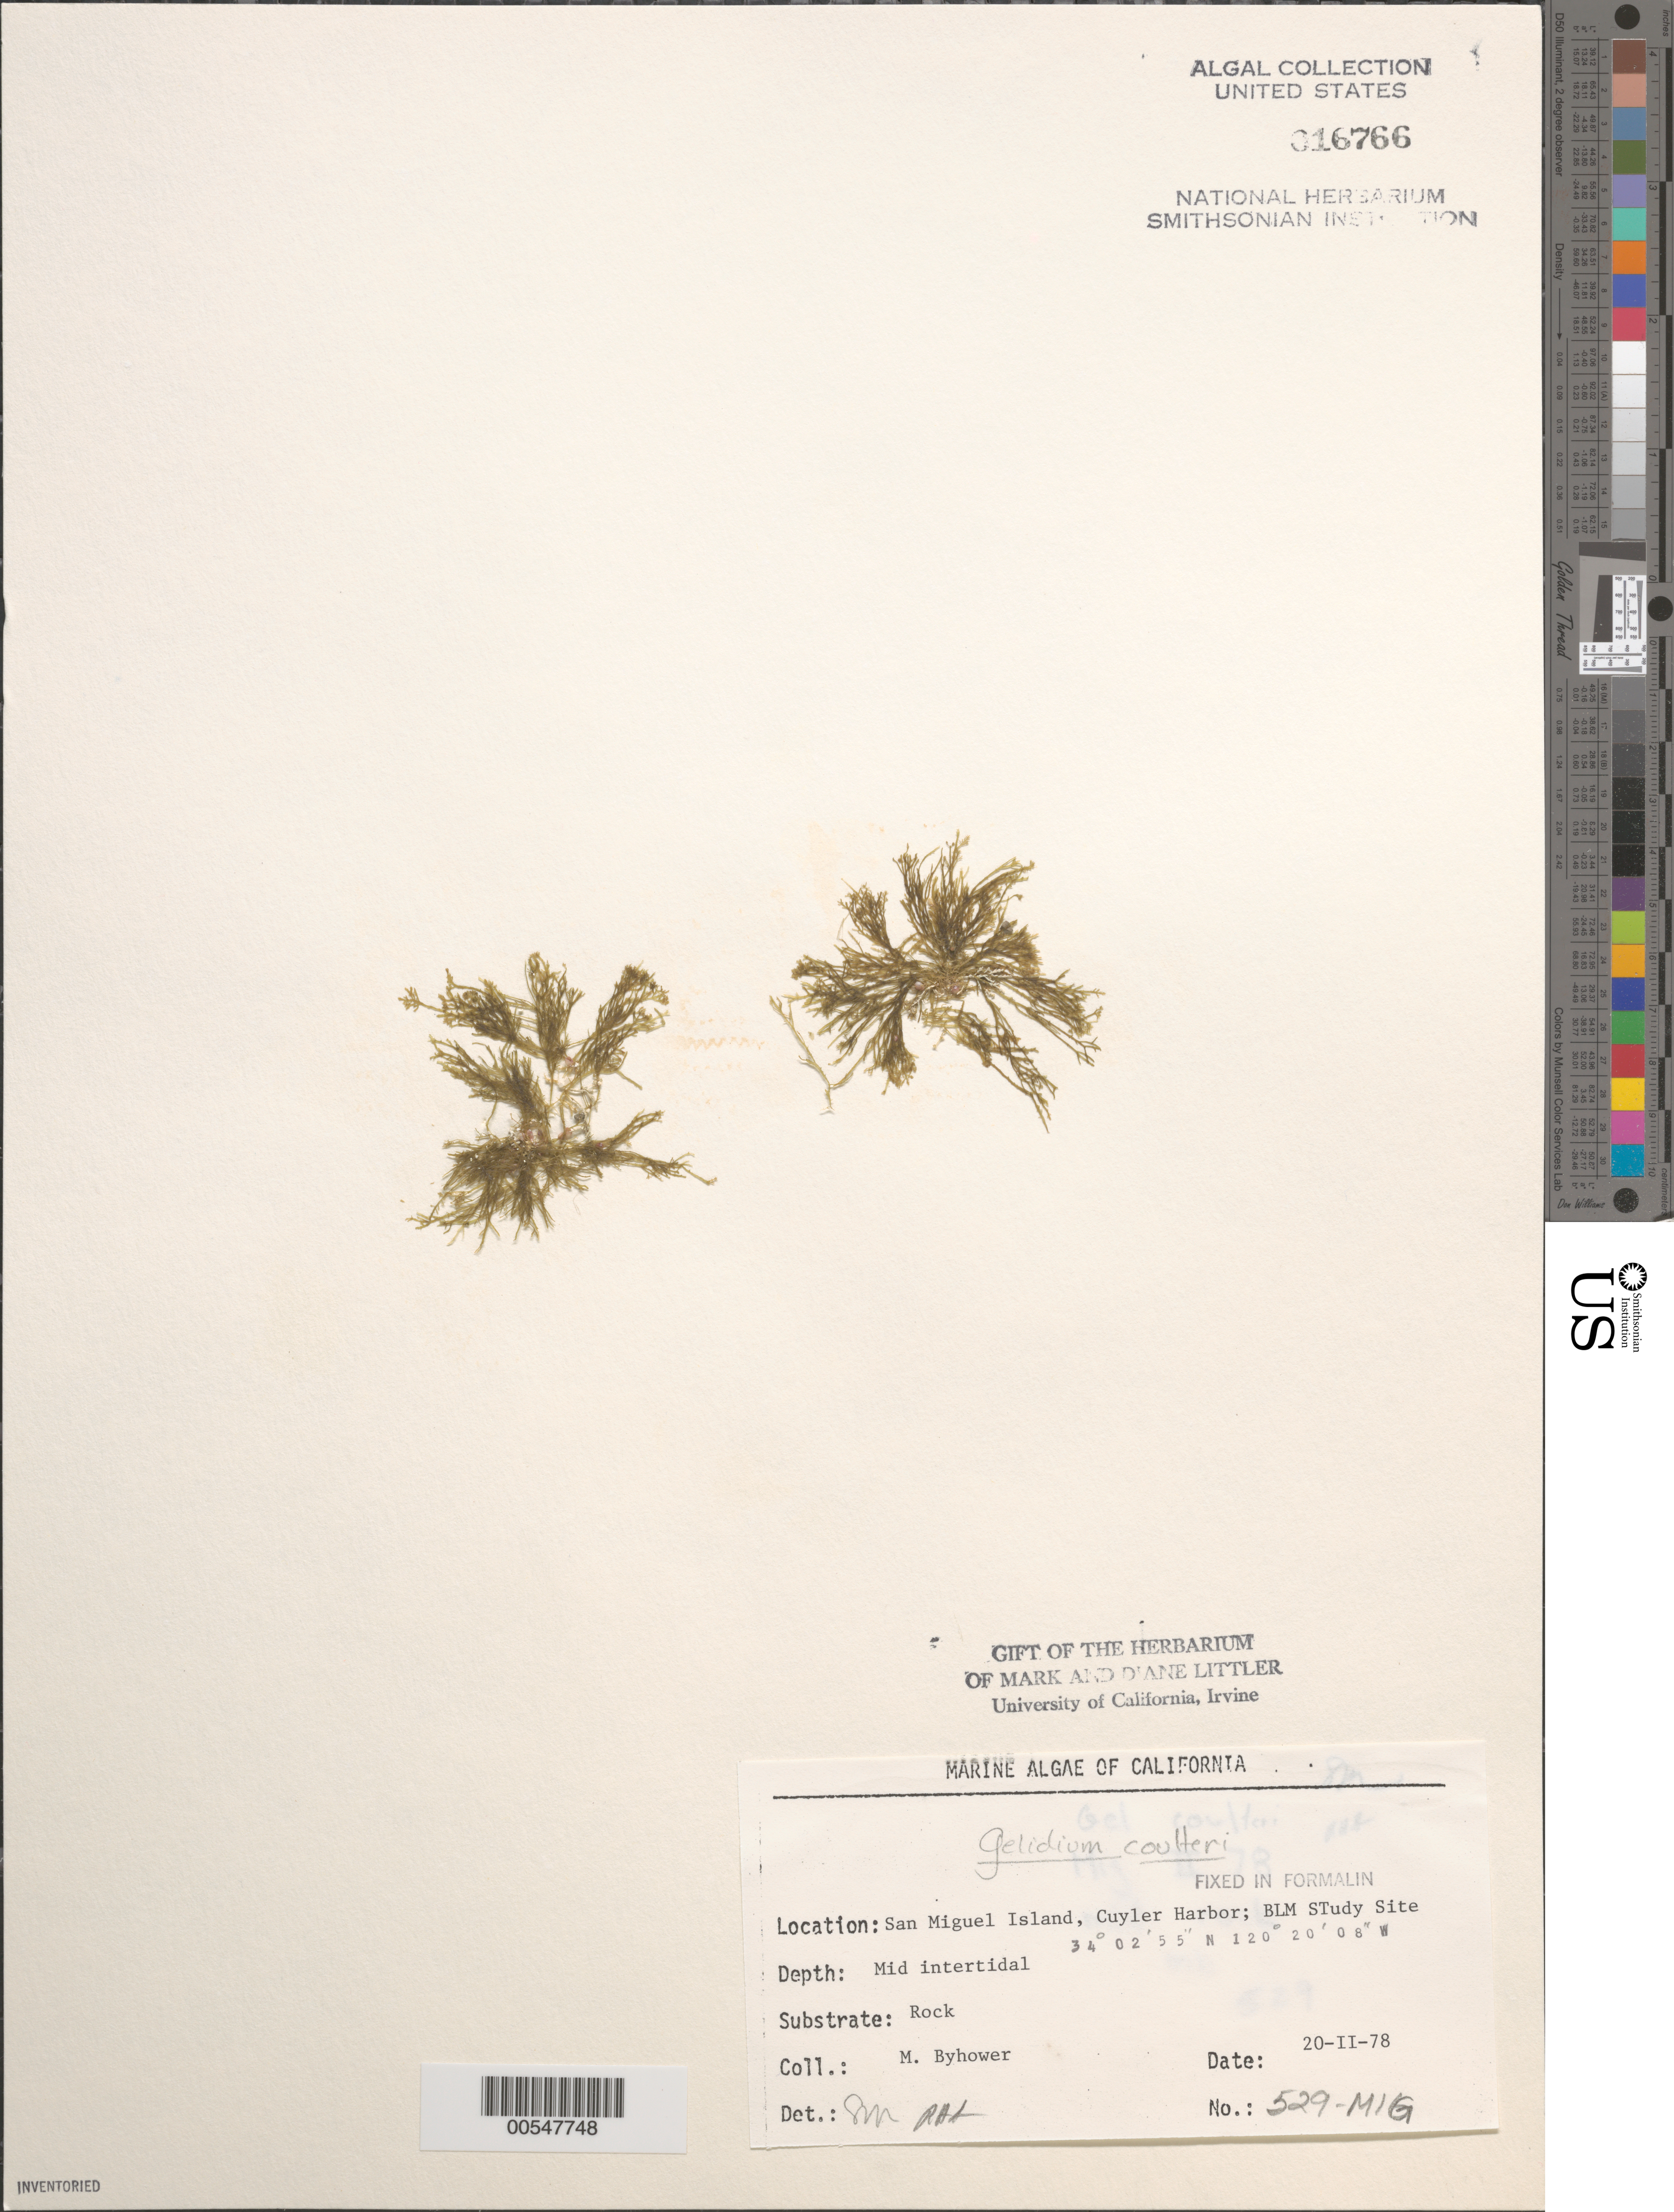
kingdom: Plantae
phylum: Rhodophyta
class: Florideophyceae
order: Gelidiales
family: Gelidiaceae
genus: Gelidium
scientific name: Gelidium coulteri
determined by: Murray, S. N.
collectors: M. Byhower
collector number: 529-mig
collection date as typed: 20 Feb 1978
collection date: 1978-02-20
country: United States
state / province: California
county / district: Santa Barbara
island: San Miguel Island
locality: Cuyler Harbor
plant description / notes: BLM-SOCALBIGHT Rocky Intertidal Survey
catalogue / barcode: US 16766